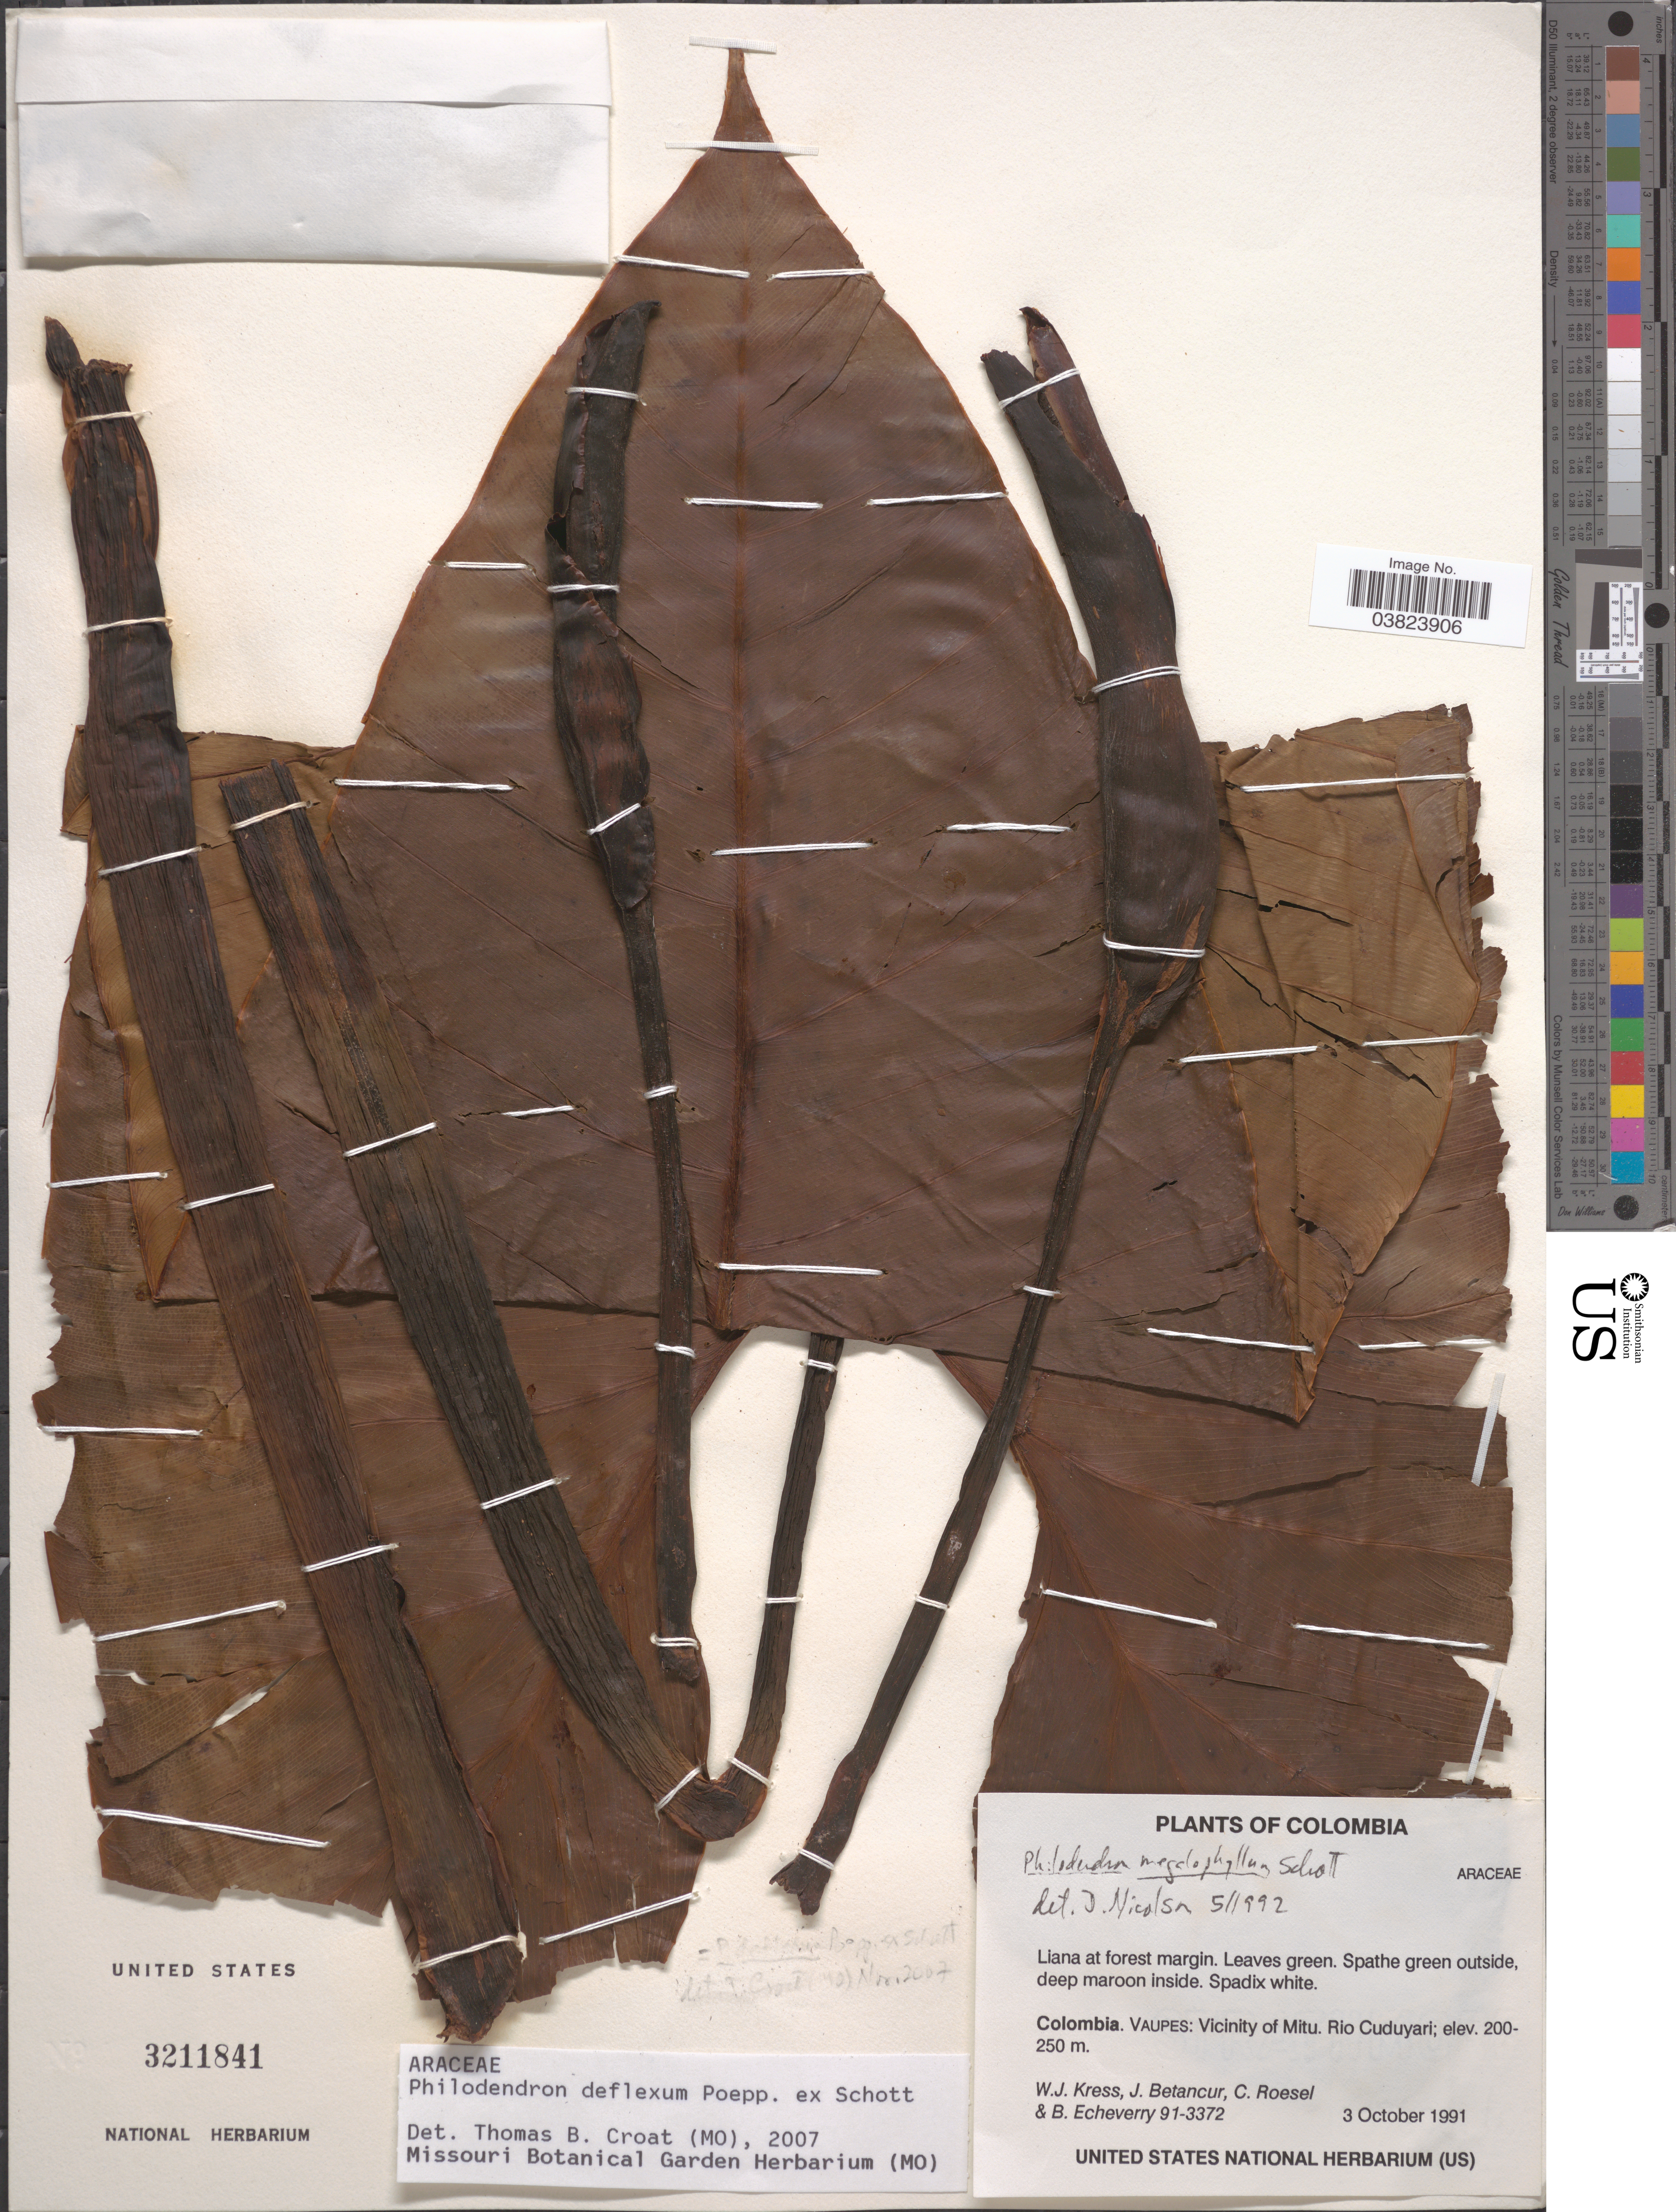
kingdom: Plantae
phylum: Tracheophyta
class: Liliopsida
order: Alismatales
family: Araceae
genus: Philodendron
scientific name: Philodendron deflexum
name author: Poepp. ex Schott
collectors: W. J. Kress, J. Betancur, C. S. Roesel & B. Echeverry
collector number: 91-3372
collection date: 1991-10-03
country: Colombia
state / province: Vaupés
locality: Vicinity of Mitu. Rio Cuduyari.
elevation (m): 200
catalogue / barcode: US 3211841